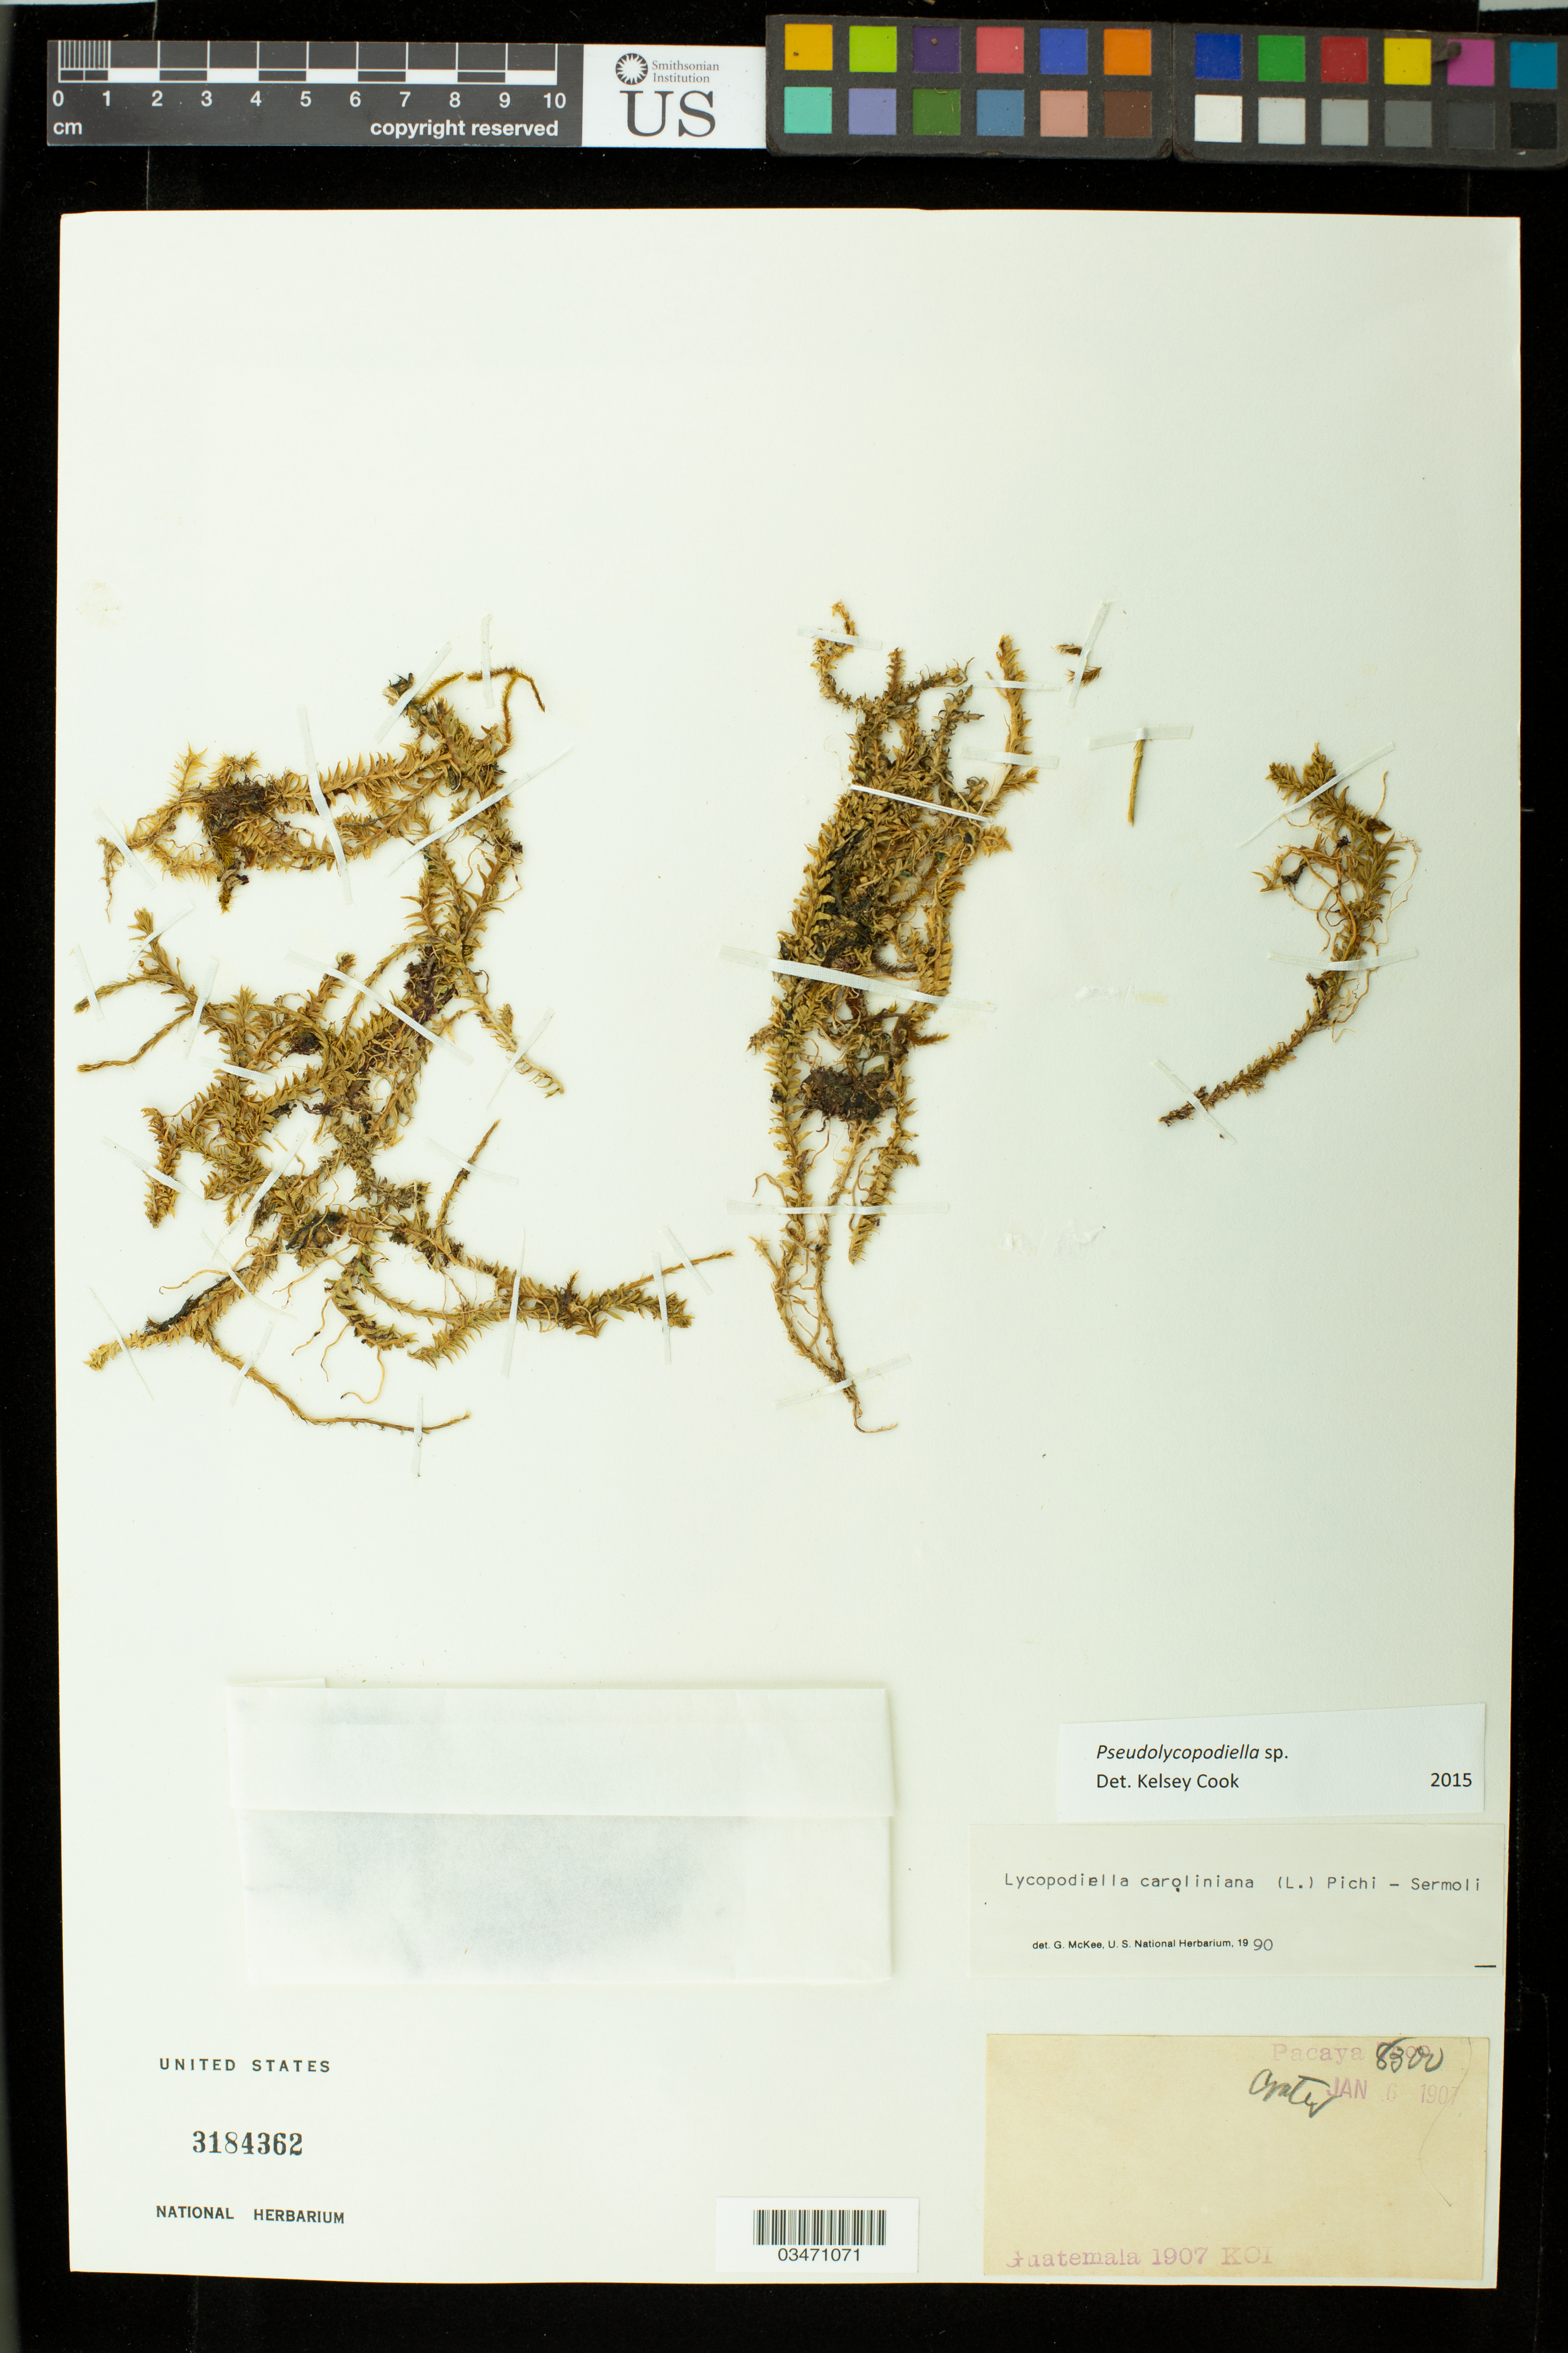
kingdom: Plantae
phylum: Tracheophyta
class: Lycopodiopsida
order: Lycopodiales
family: Lycopodiaceae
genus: Pseudolycopodiella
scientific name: Pseudolycopodiella sp.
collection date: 1907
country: Guatemala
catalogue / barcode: US 3184362